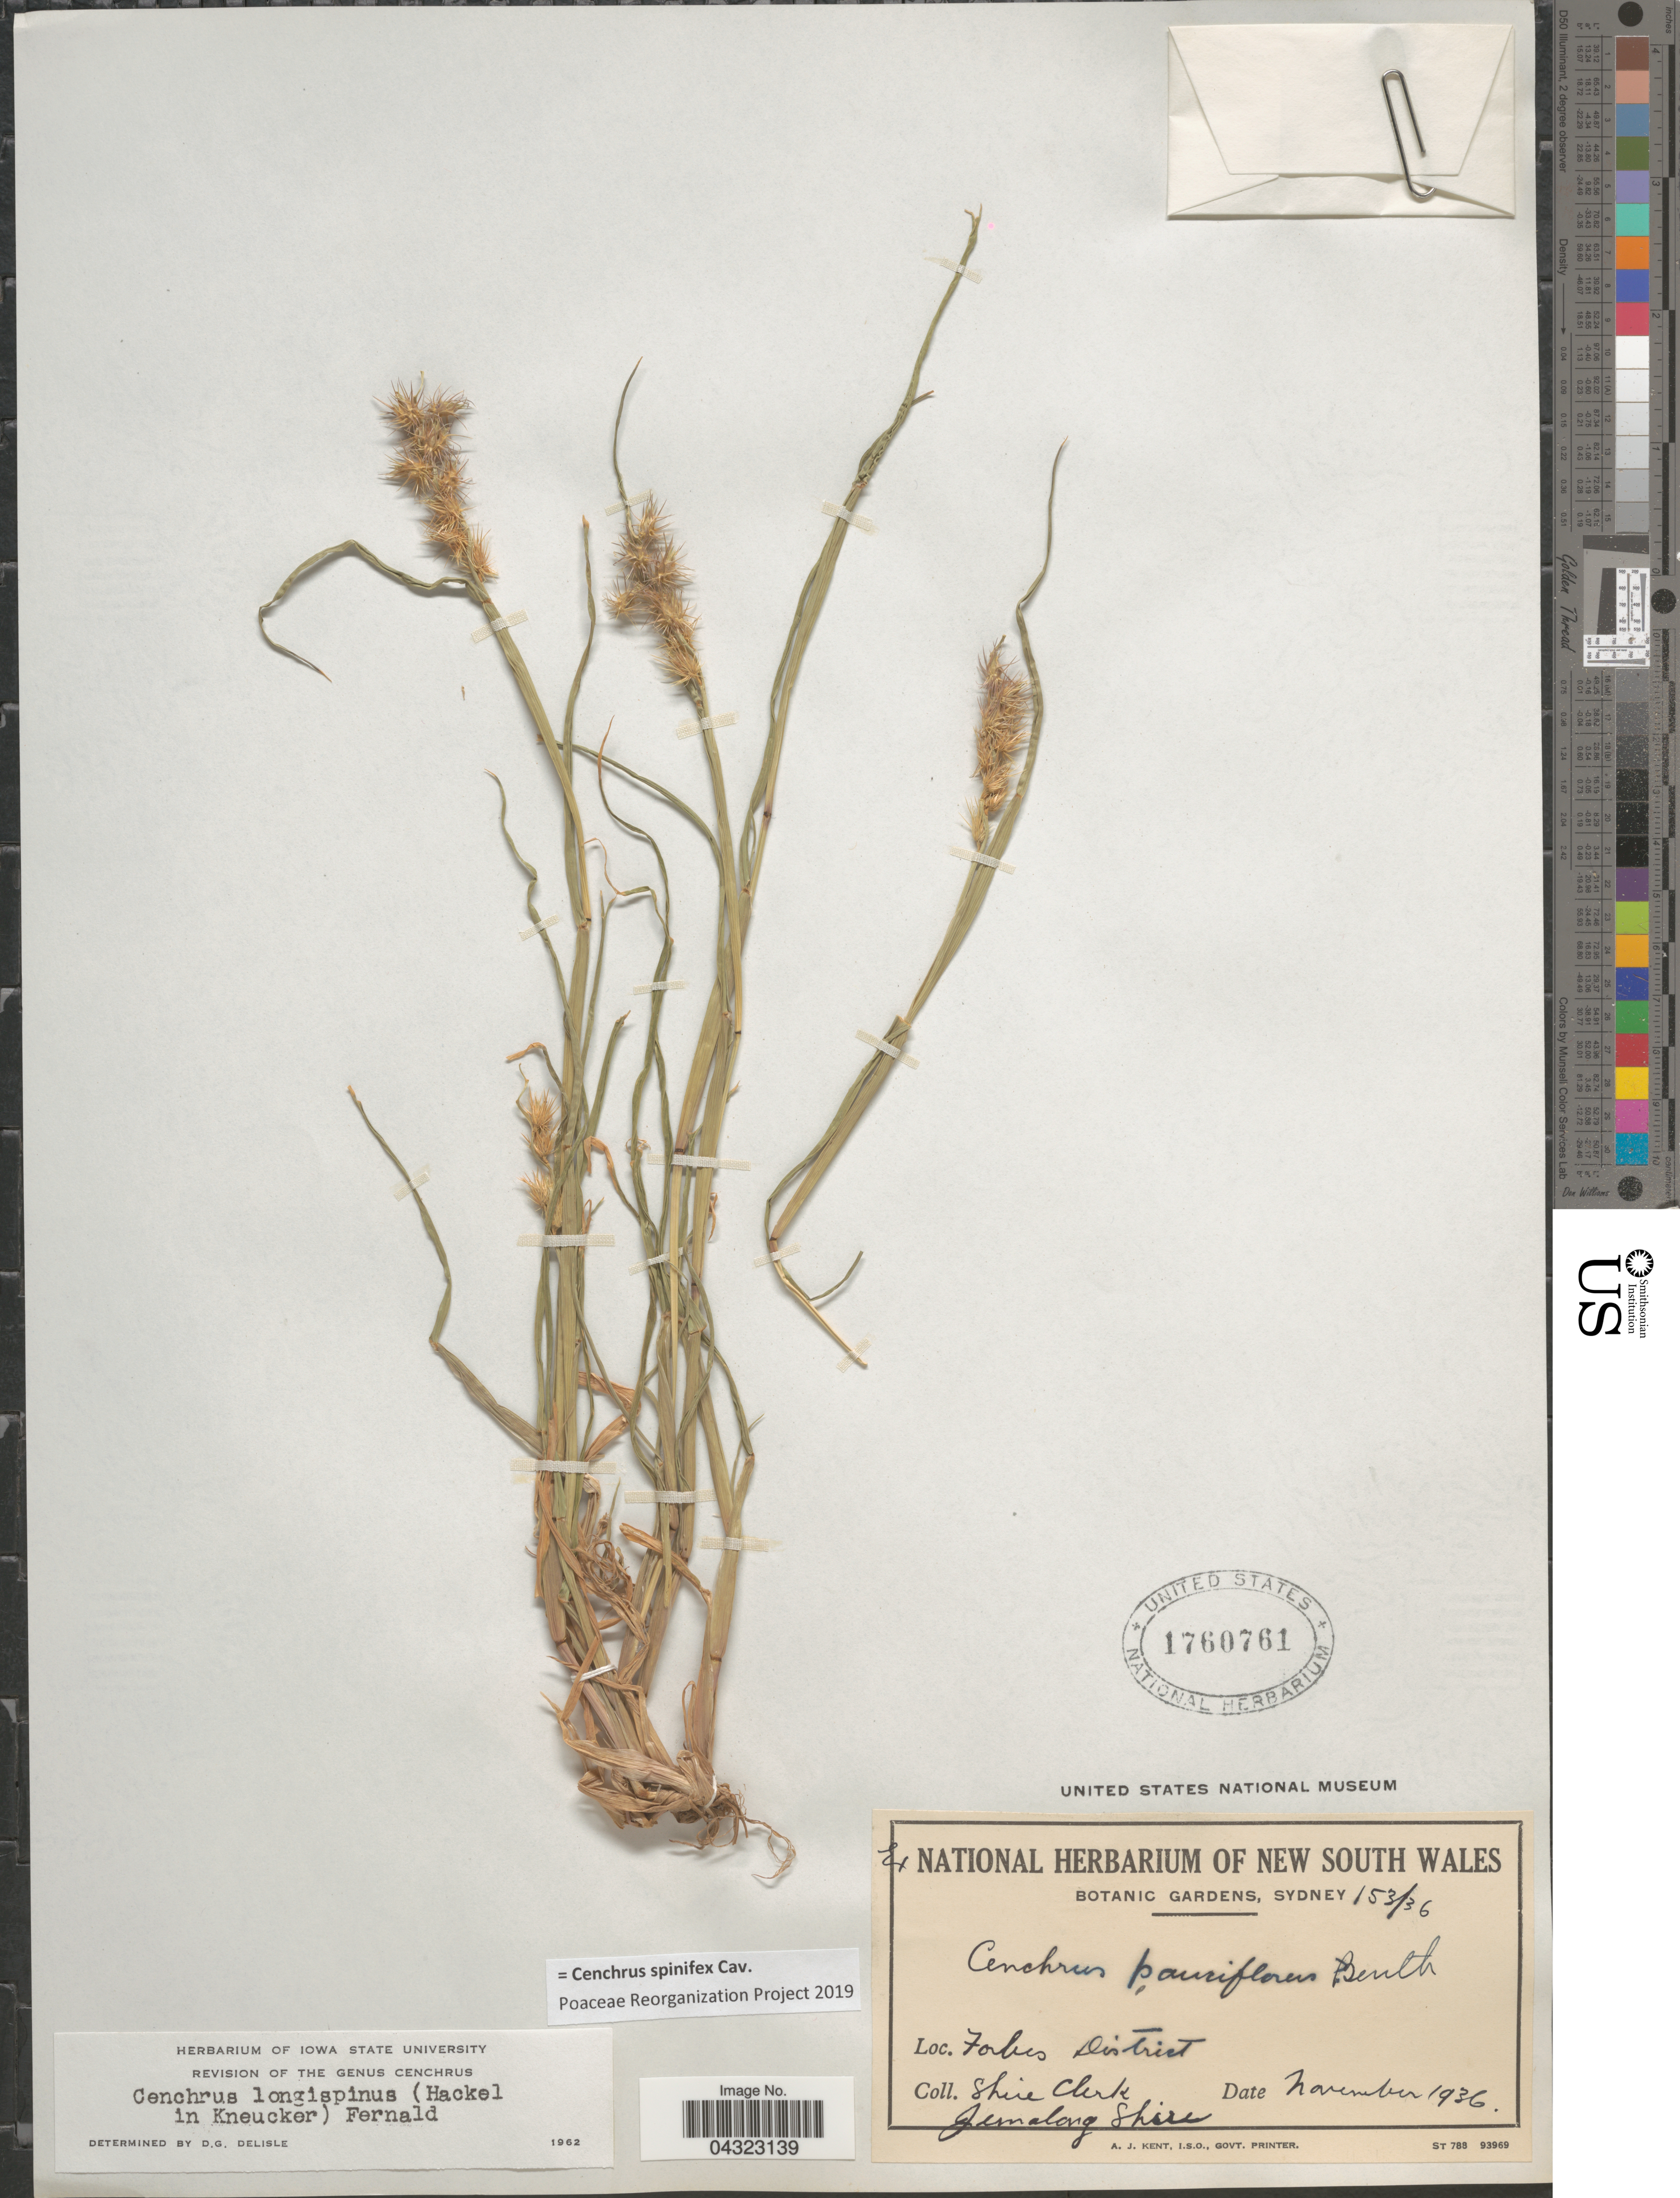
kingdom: Plantae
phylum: Tracheophyta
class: Liliopsida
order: Poales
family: Poaceae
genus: Cenchrus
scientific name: Cenchrus spinifex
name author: Cav.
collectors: S. Clerk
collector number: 153/36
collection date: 1936-11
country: Australia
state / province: New South Wales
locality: Forbes District. Jemalong Shire.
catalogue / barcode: US 1760761